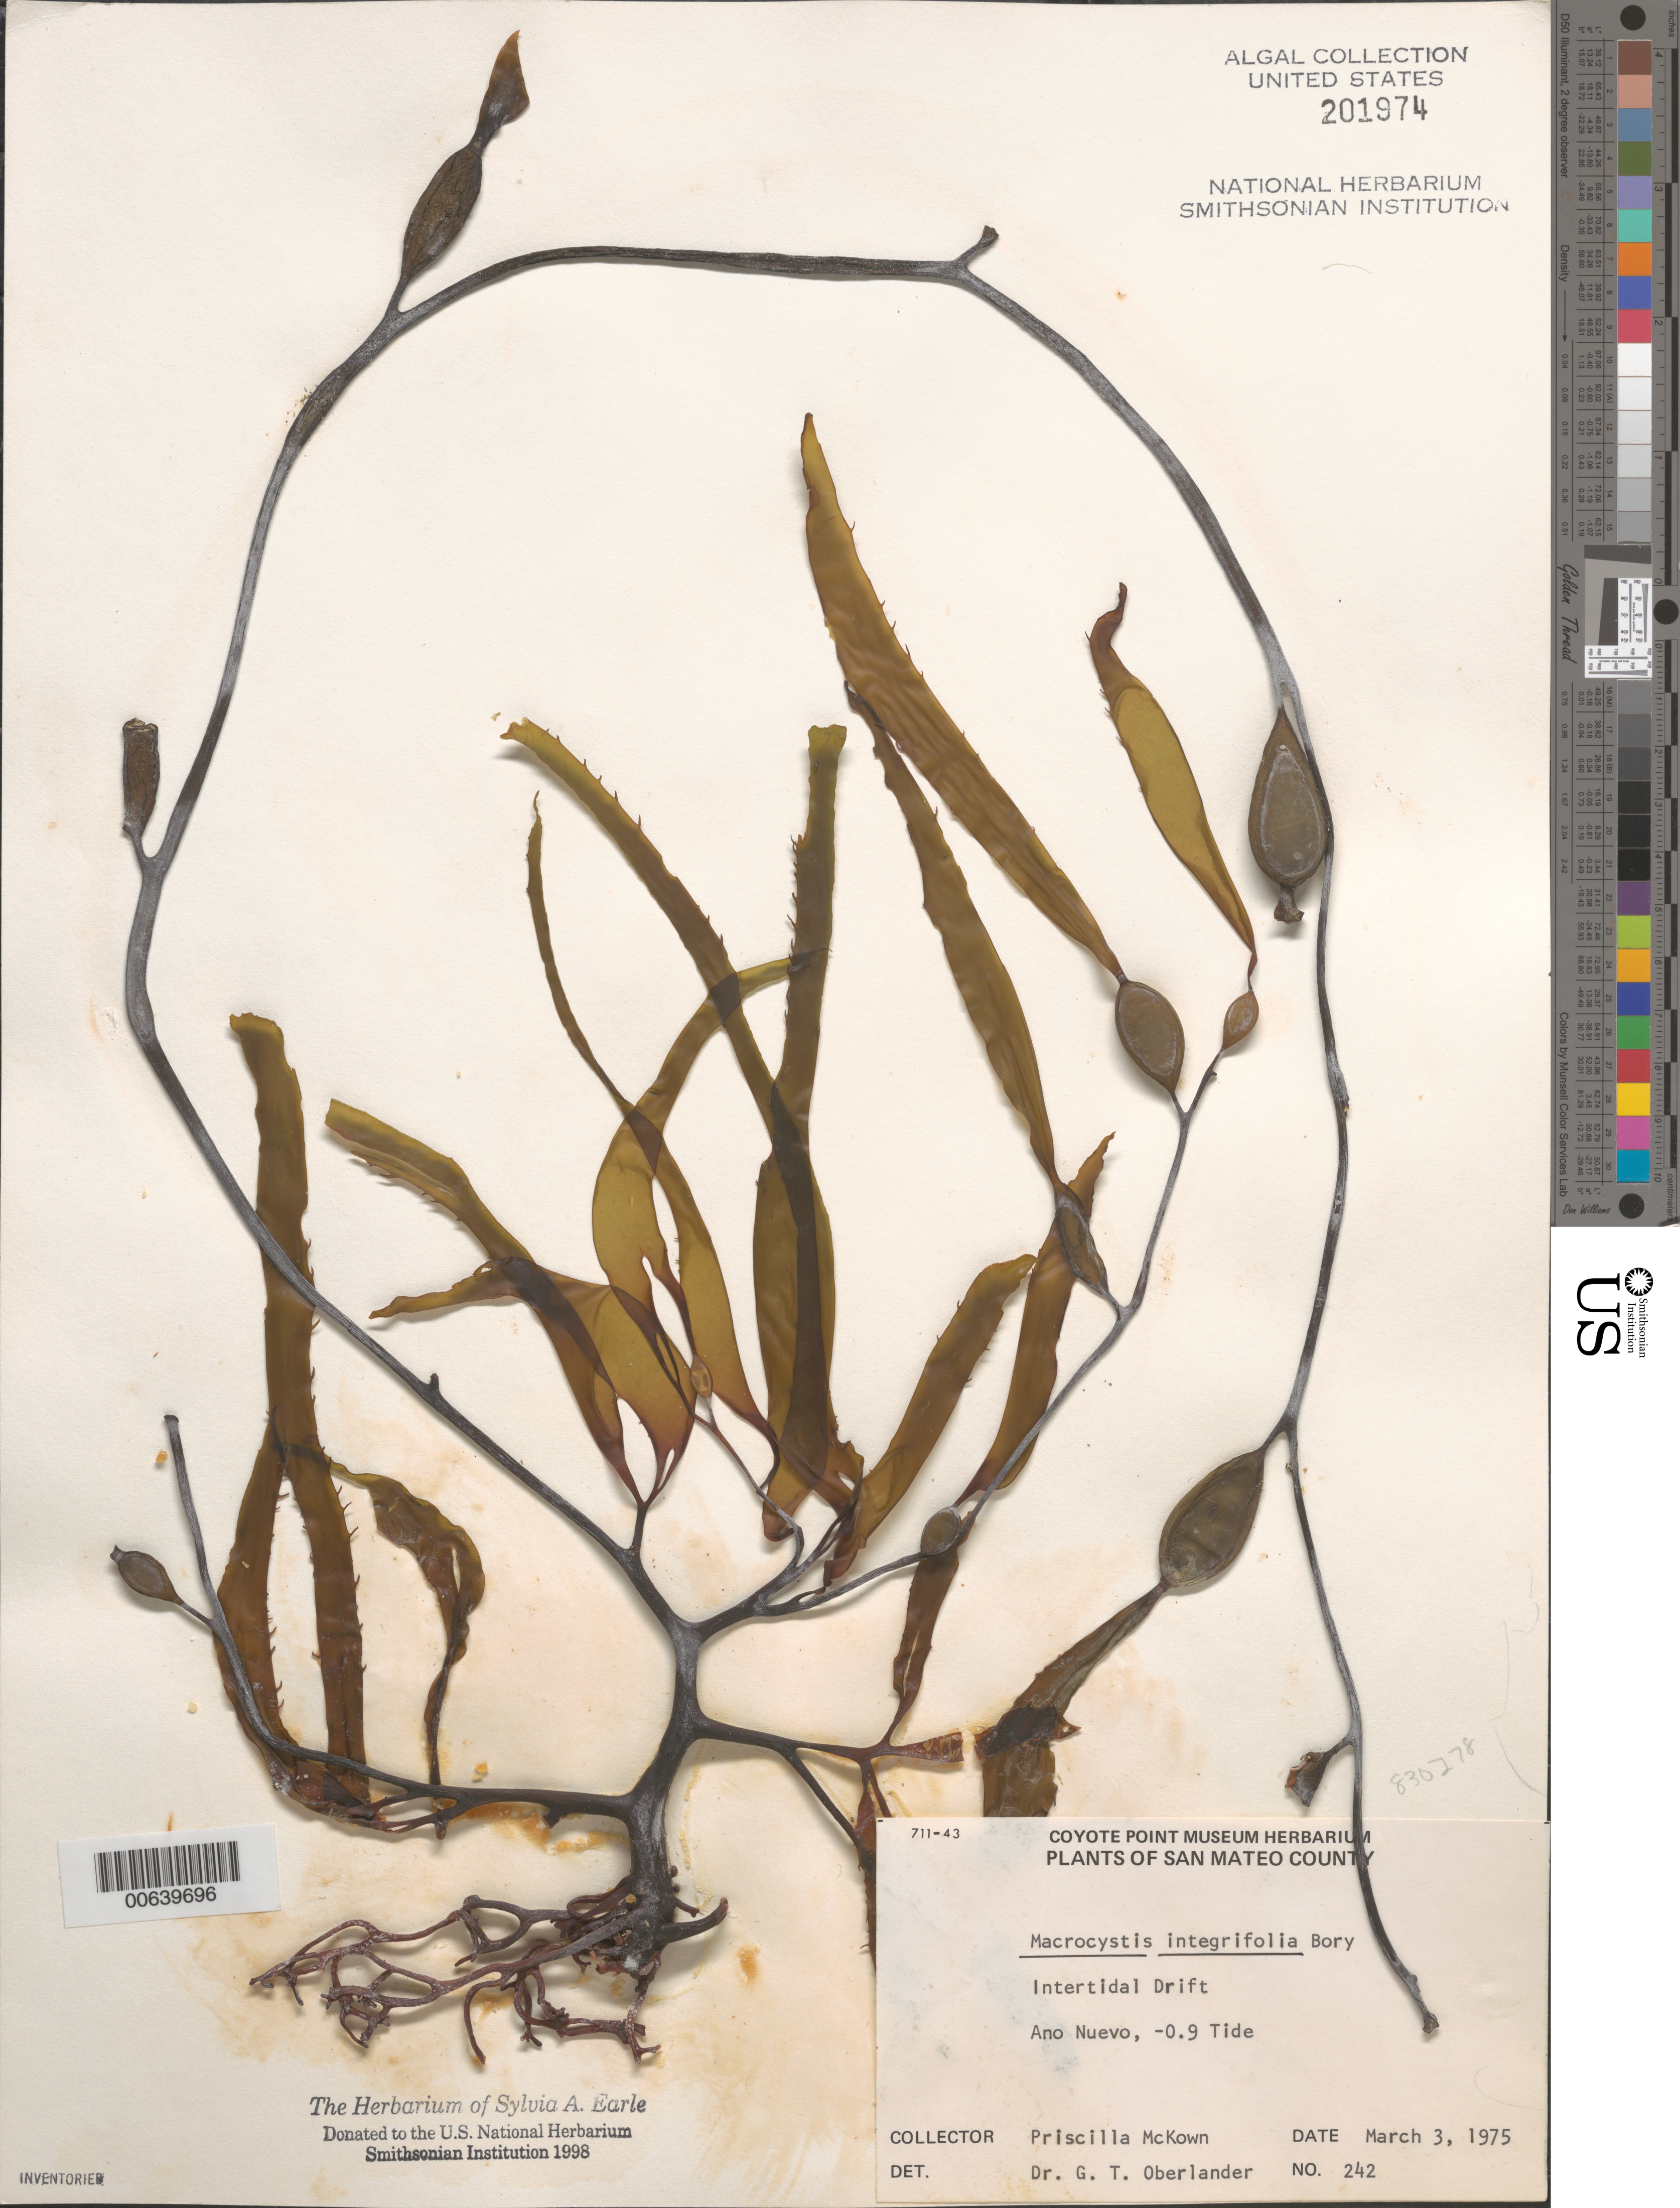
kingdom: Chromista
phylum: Ochrophyta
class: Phaeophyceae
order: Laminariales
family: Laminariaceae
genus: Macrocystis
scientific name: Macrocystis pyrifera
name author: (L.) C. Agardh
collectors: P. McKown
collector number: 242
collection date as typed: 03 Mar 1975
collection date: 1975-03-03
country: United States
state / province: California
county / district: San Mateo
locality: Ano Nuevo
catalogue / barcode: US 201974